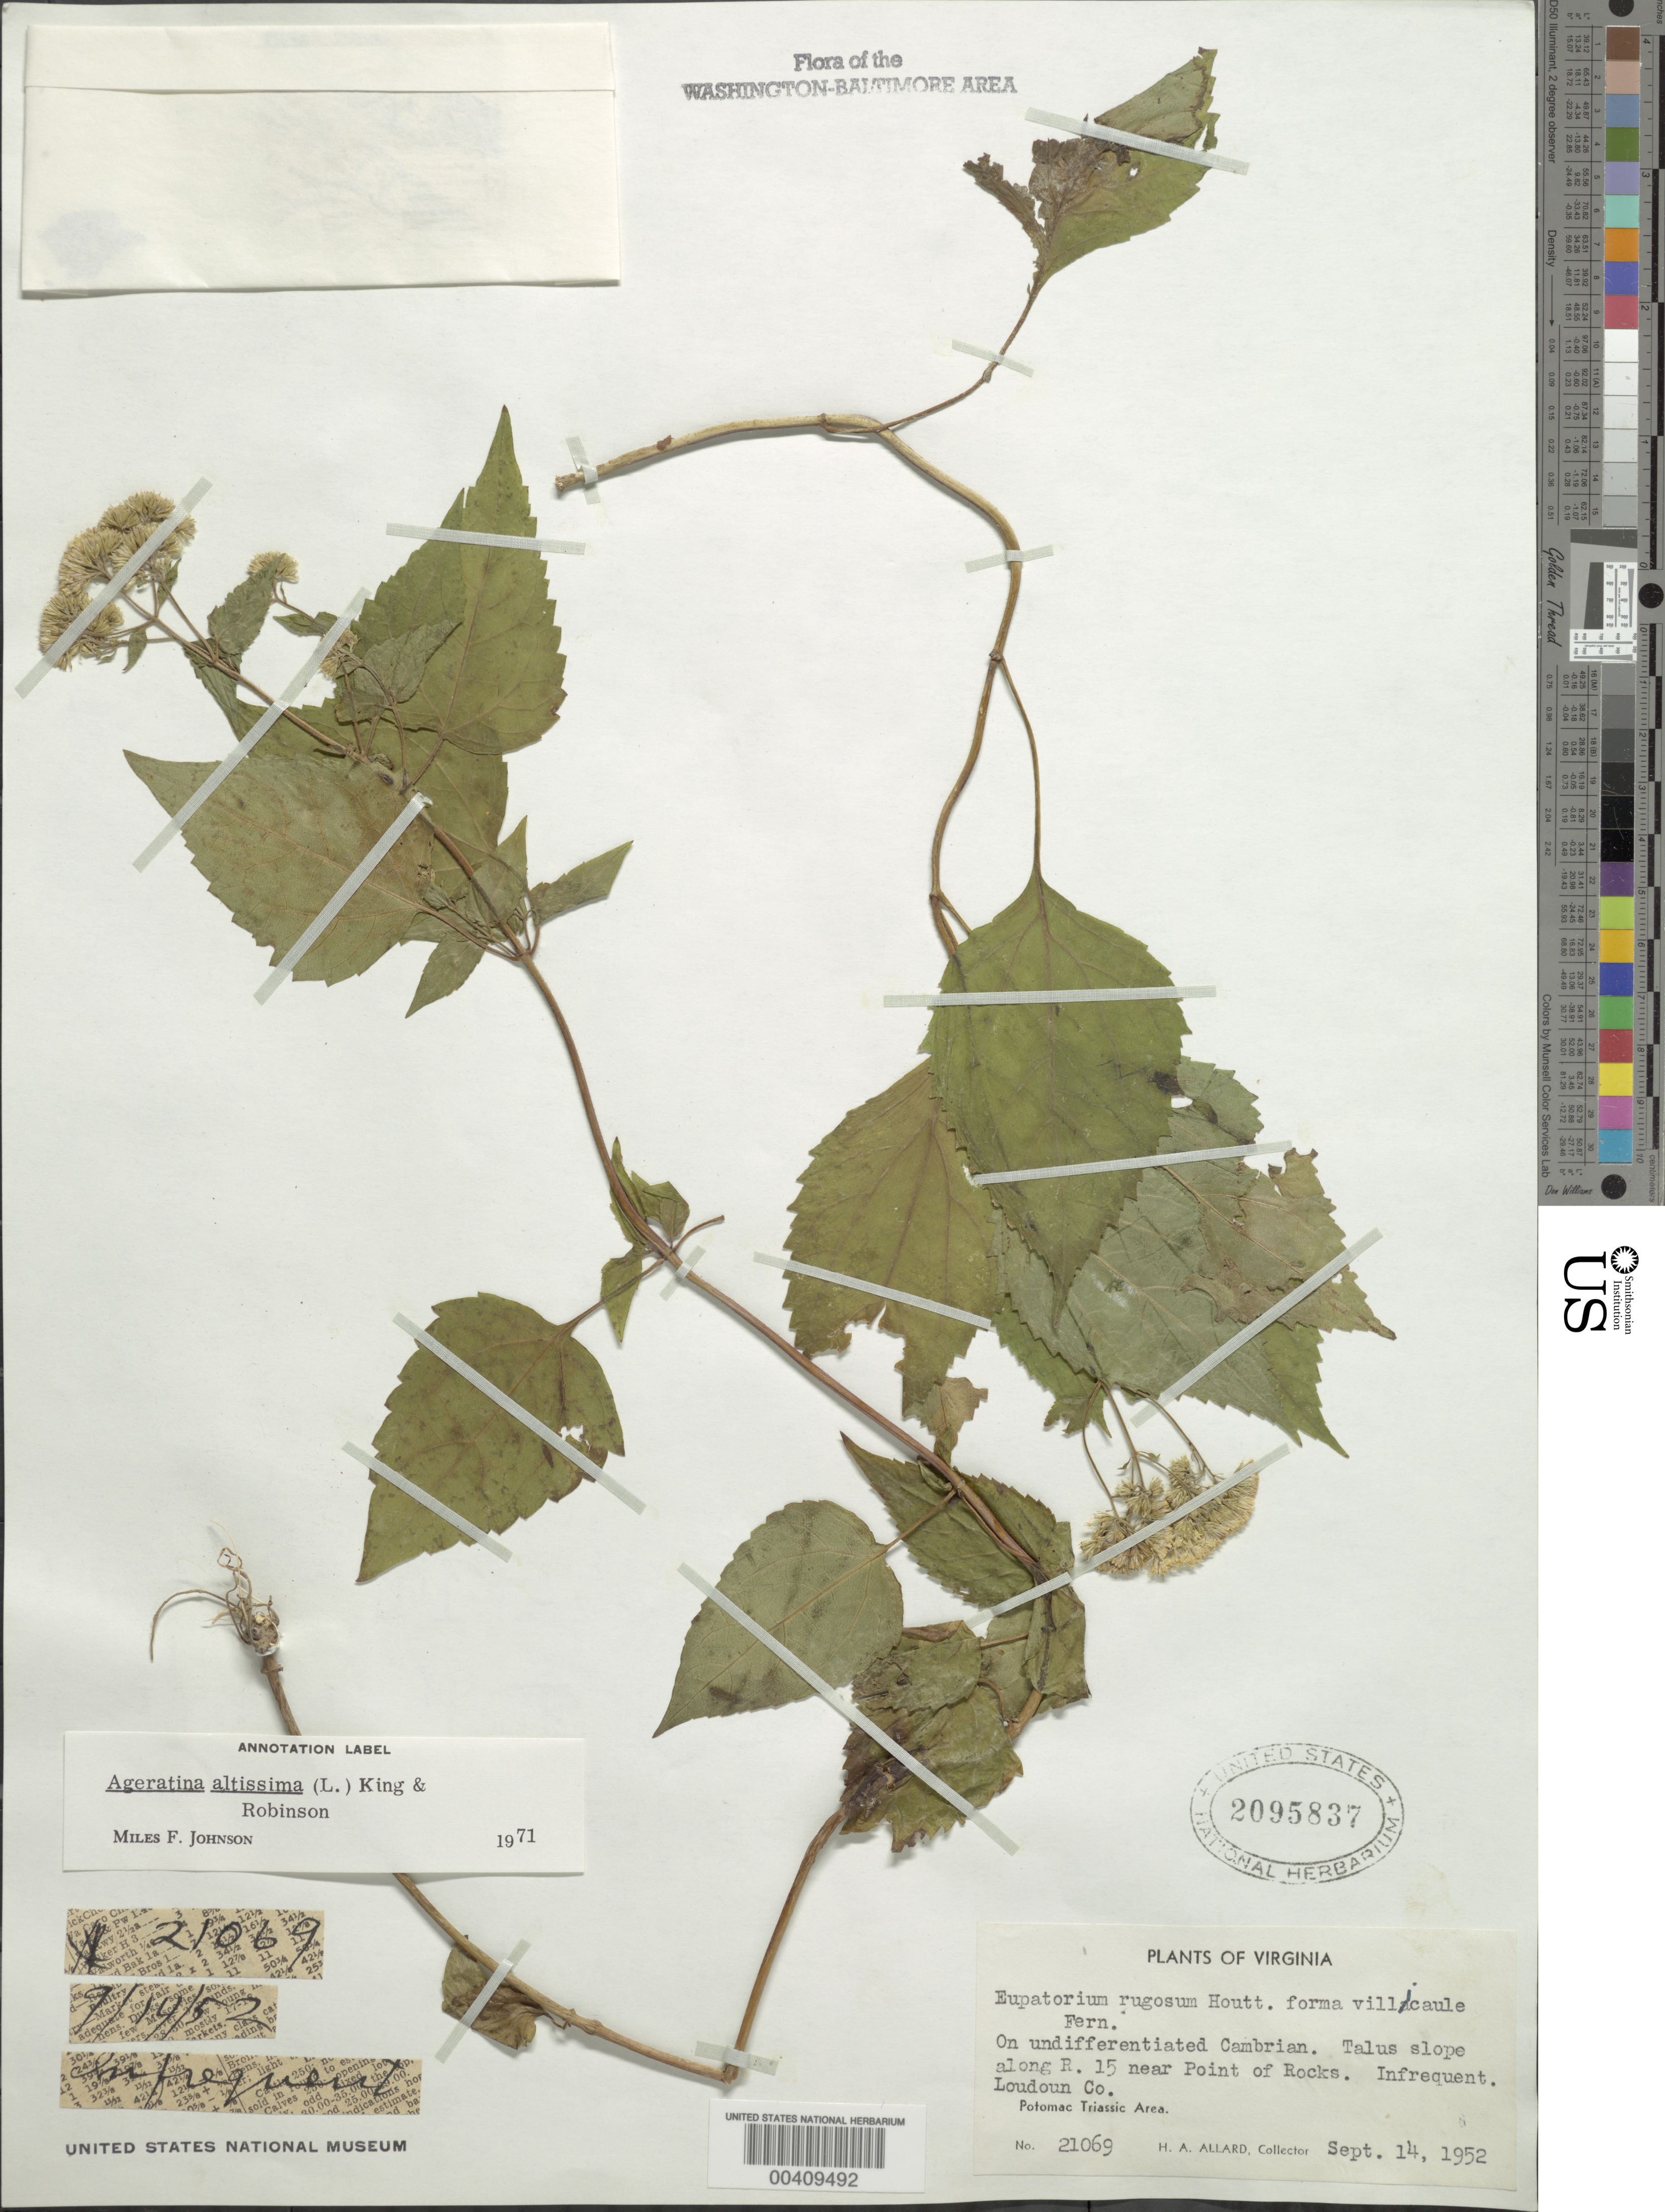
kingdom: Plantae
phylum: Tracheophyta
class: Magnoliopsida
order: Asterales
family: Asteraceae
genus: Ageratina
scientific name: Ageratina altissima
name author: (L.) R.M. King & H. Rob.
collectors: H. A. Allard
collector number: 21069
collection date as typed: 14 Sep 1952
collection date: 1952-09-14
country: United States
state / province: Virginia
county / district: Loudoun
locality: Rt 15 near Point of Rocks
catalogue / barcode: US 2095837